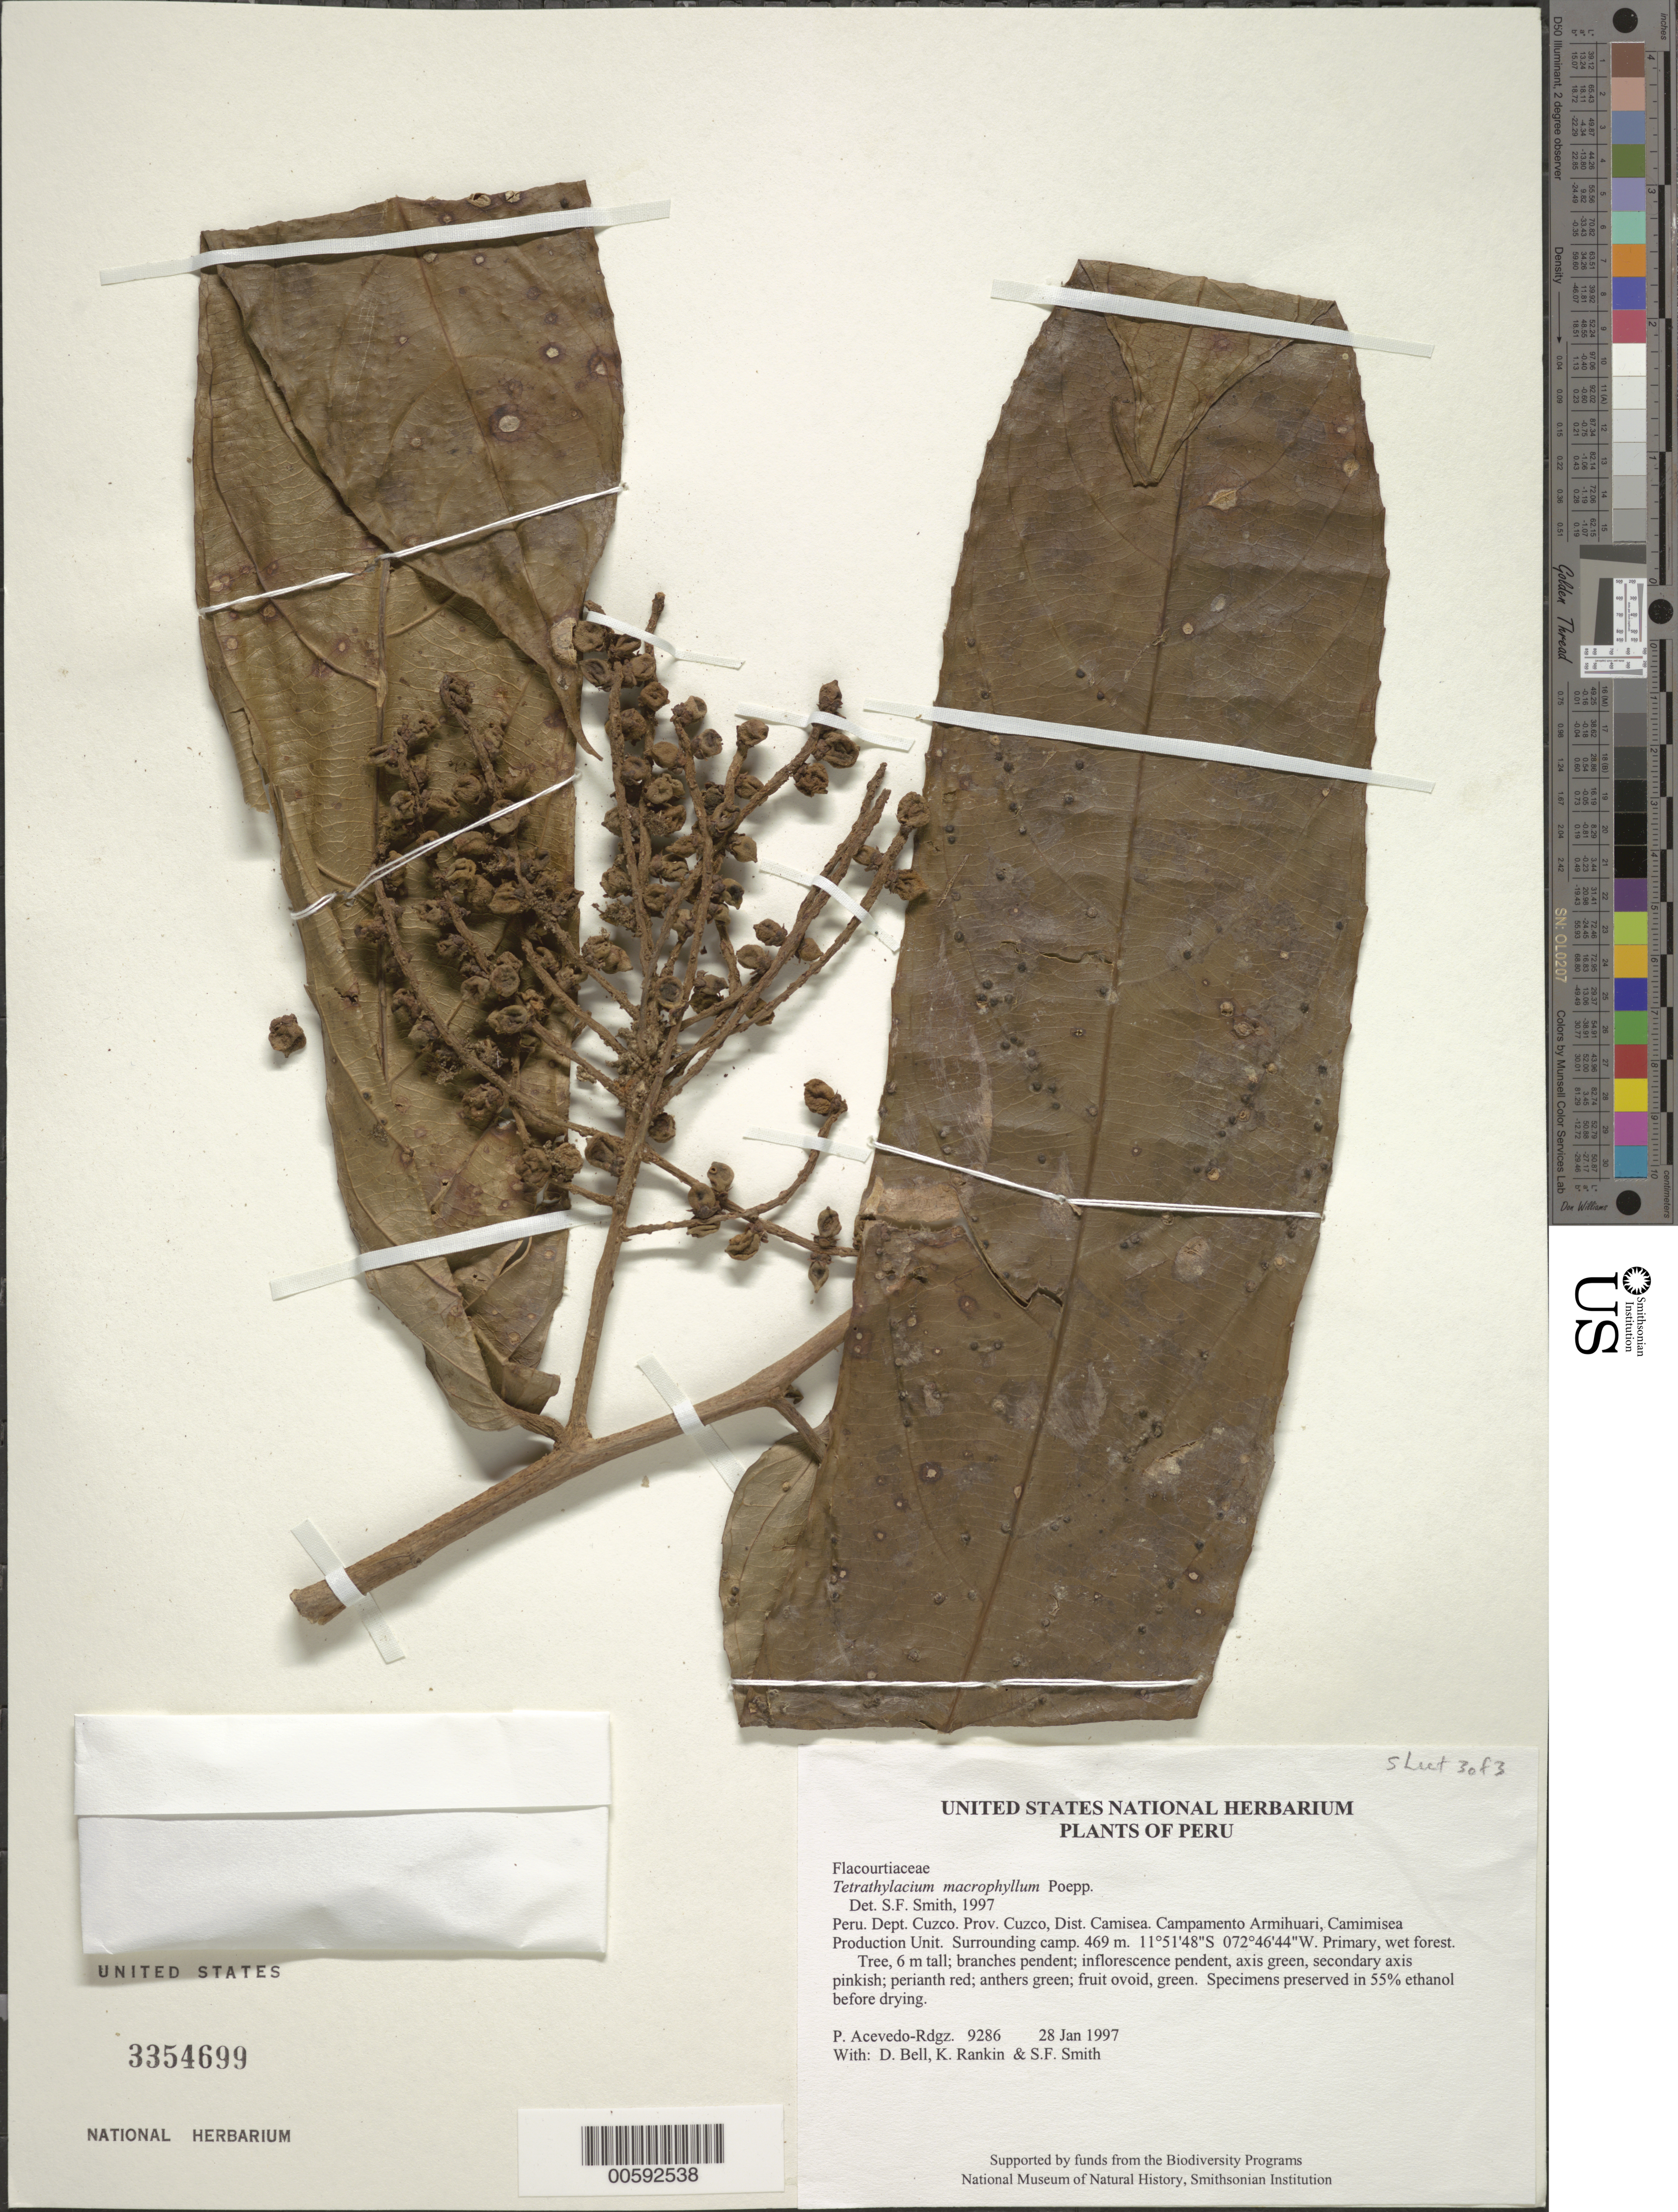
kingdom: Plantae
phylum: Tracheophyta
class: Magnoliopsida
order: Malpighiales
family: Salicaceae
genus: Tetrathylacium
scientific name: Tetrathylacium macrophyllum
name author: Poepp.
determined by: Smith, Stephen F., (US), NMNH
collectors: P. Acevedo-Rodr., D. A. Bell, K. B. Rankin & S.F. Smith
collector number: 9286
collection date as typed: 28 Jan 1997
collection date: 1997-01-28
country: Peru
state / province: Cusco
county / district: Cusco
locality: Districto Camisea, Campamento Armihuari, Camimisea Production Unit. Surrounding camp.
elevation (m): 469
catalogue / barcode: US 3354697